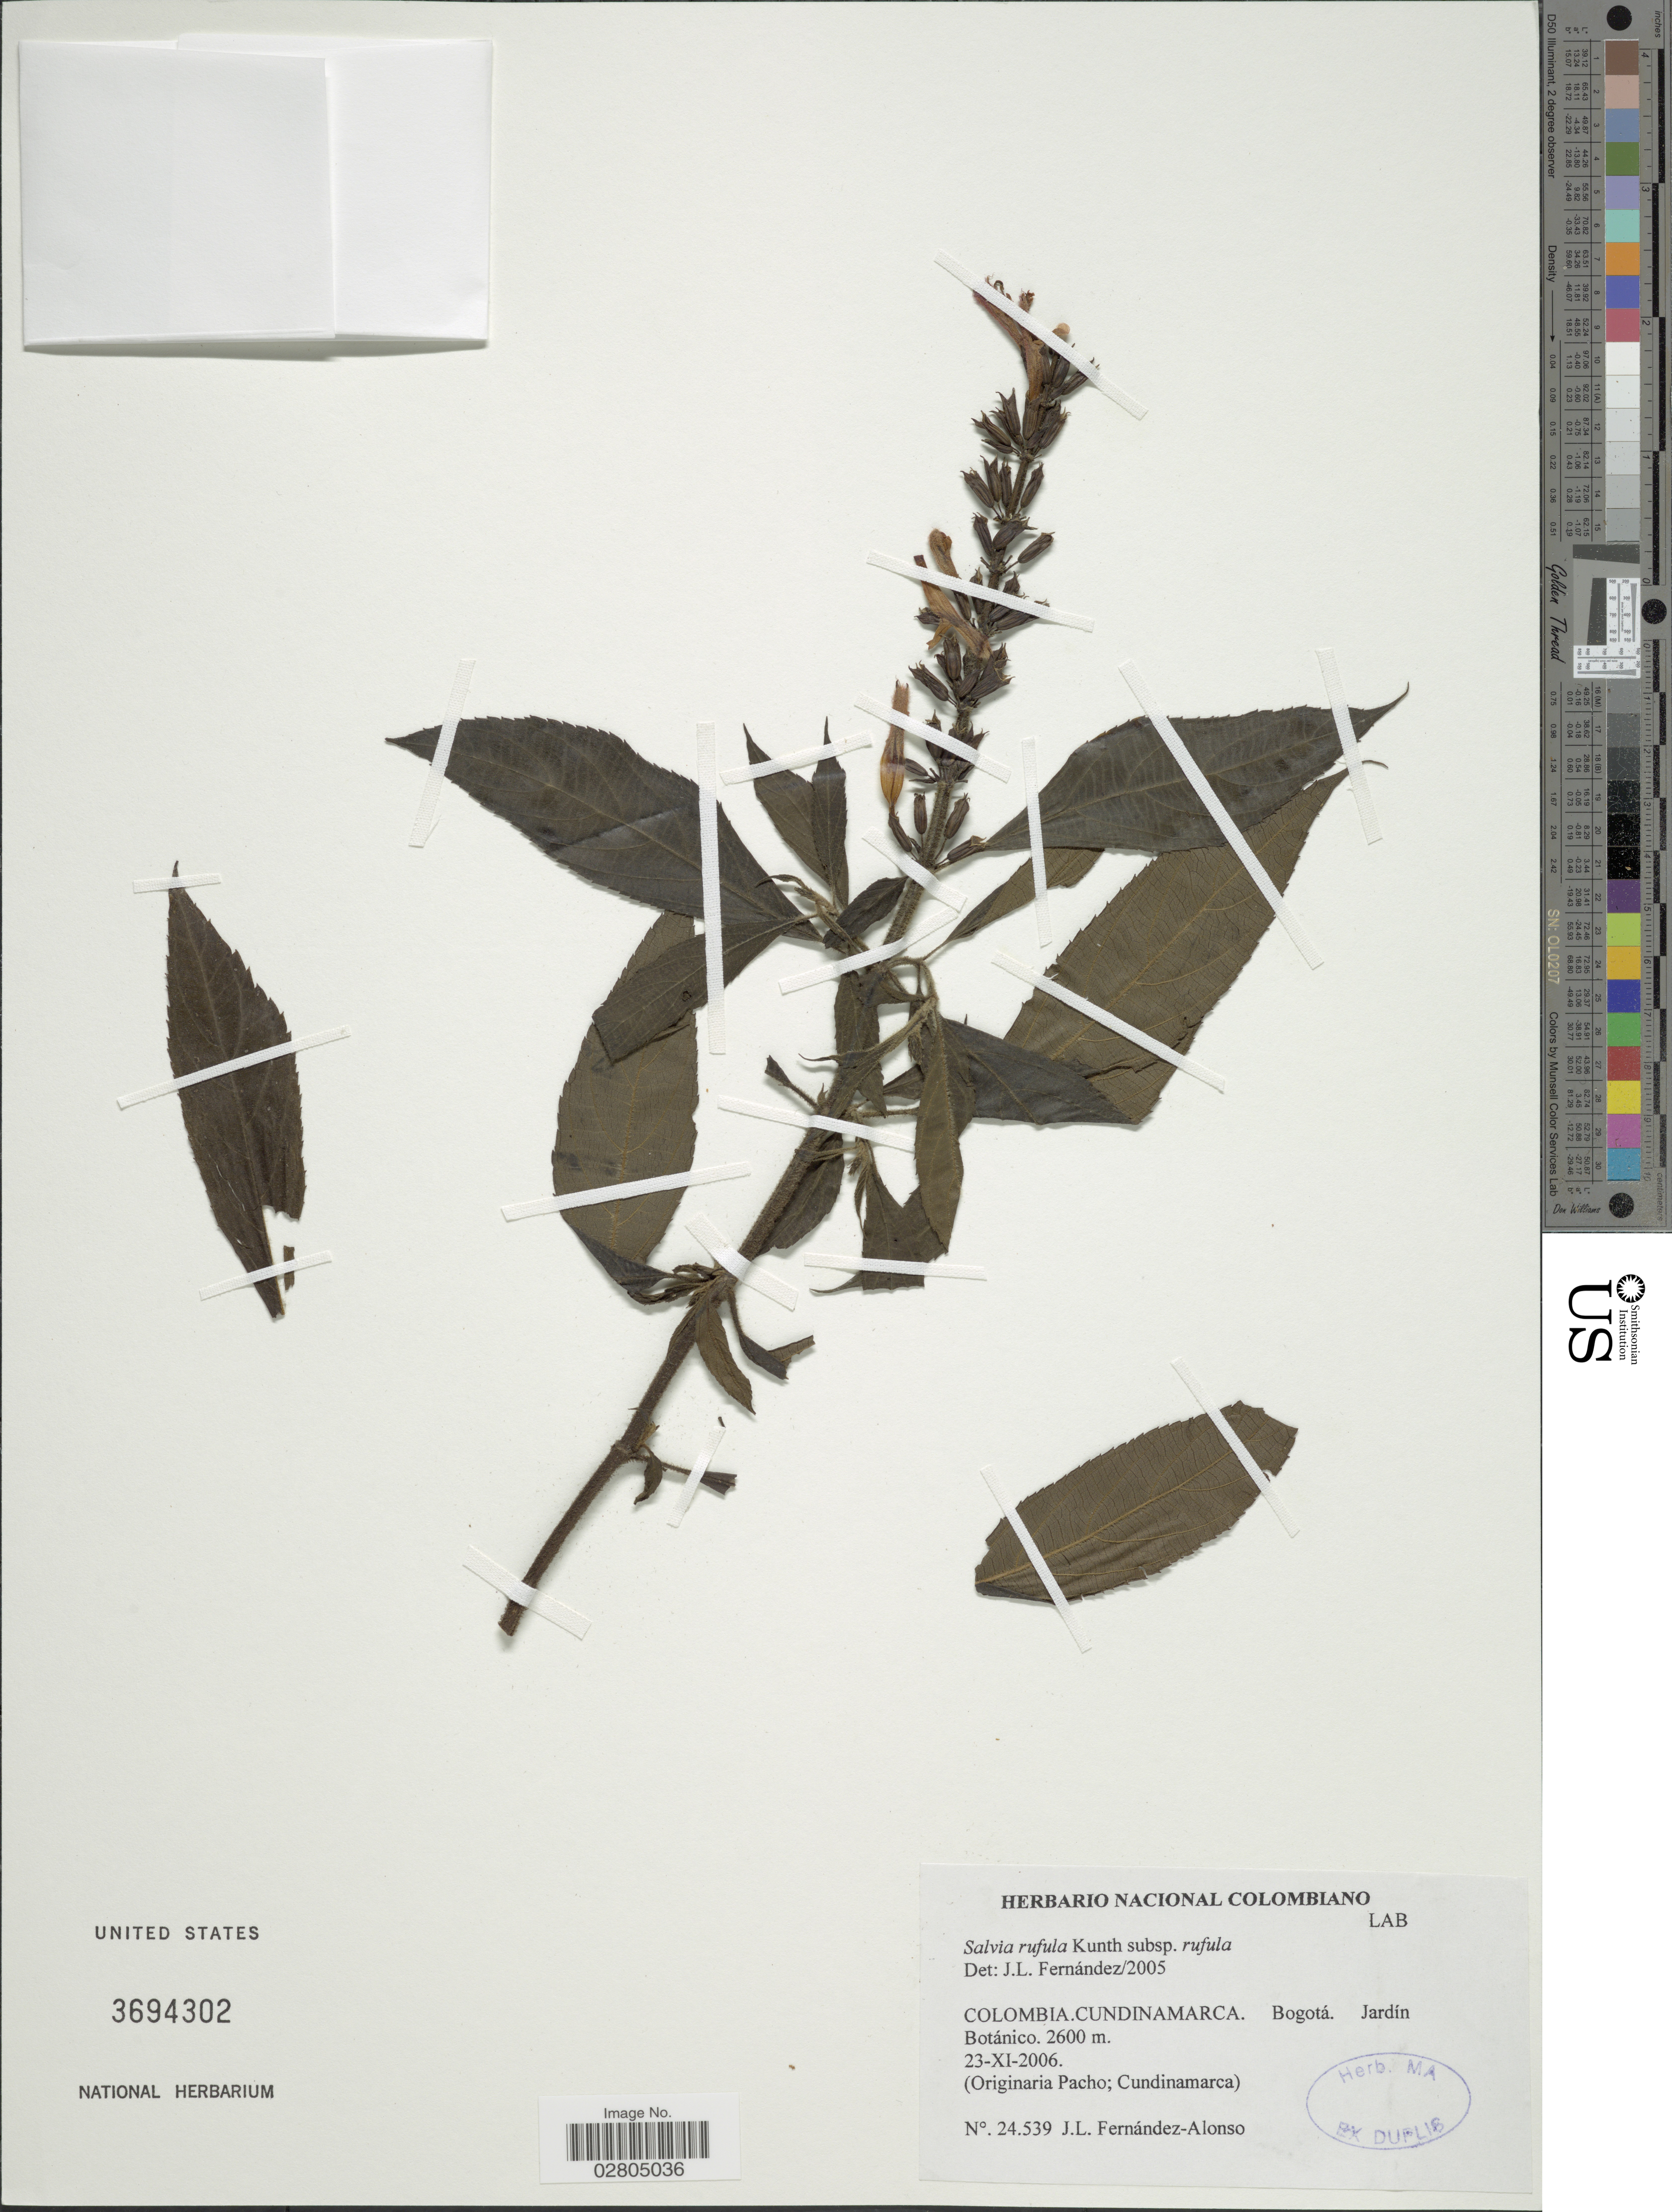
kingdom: Plantae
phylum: Tracheophyta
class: Magnoliopsida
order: Lamiales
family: Lamiaceae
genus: Salvia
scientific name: Salvia rufula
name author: Kunth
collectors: J. L. Fernández-Alonso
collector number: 24539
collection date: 2006-11-23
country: Colombia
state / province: Cundinamarca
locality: Bogotá, Jardín Botánico.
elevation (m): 2600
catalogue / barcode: US 3694302